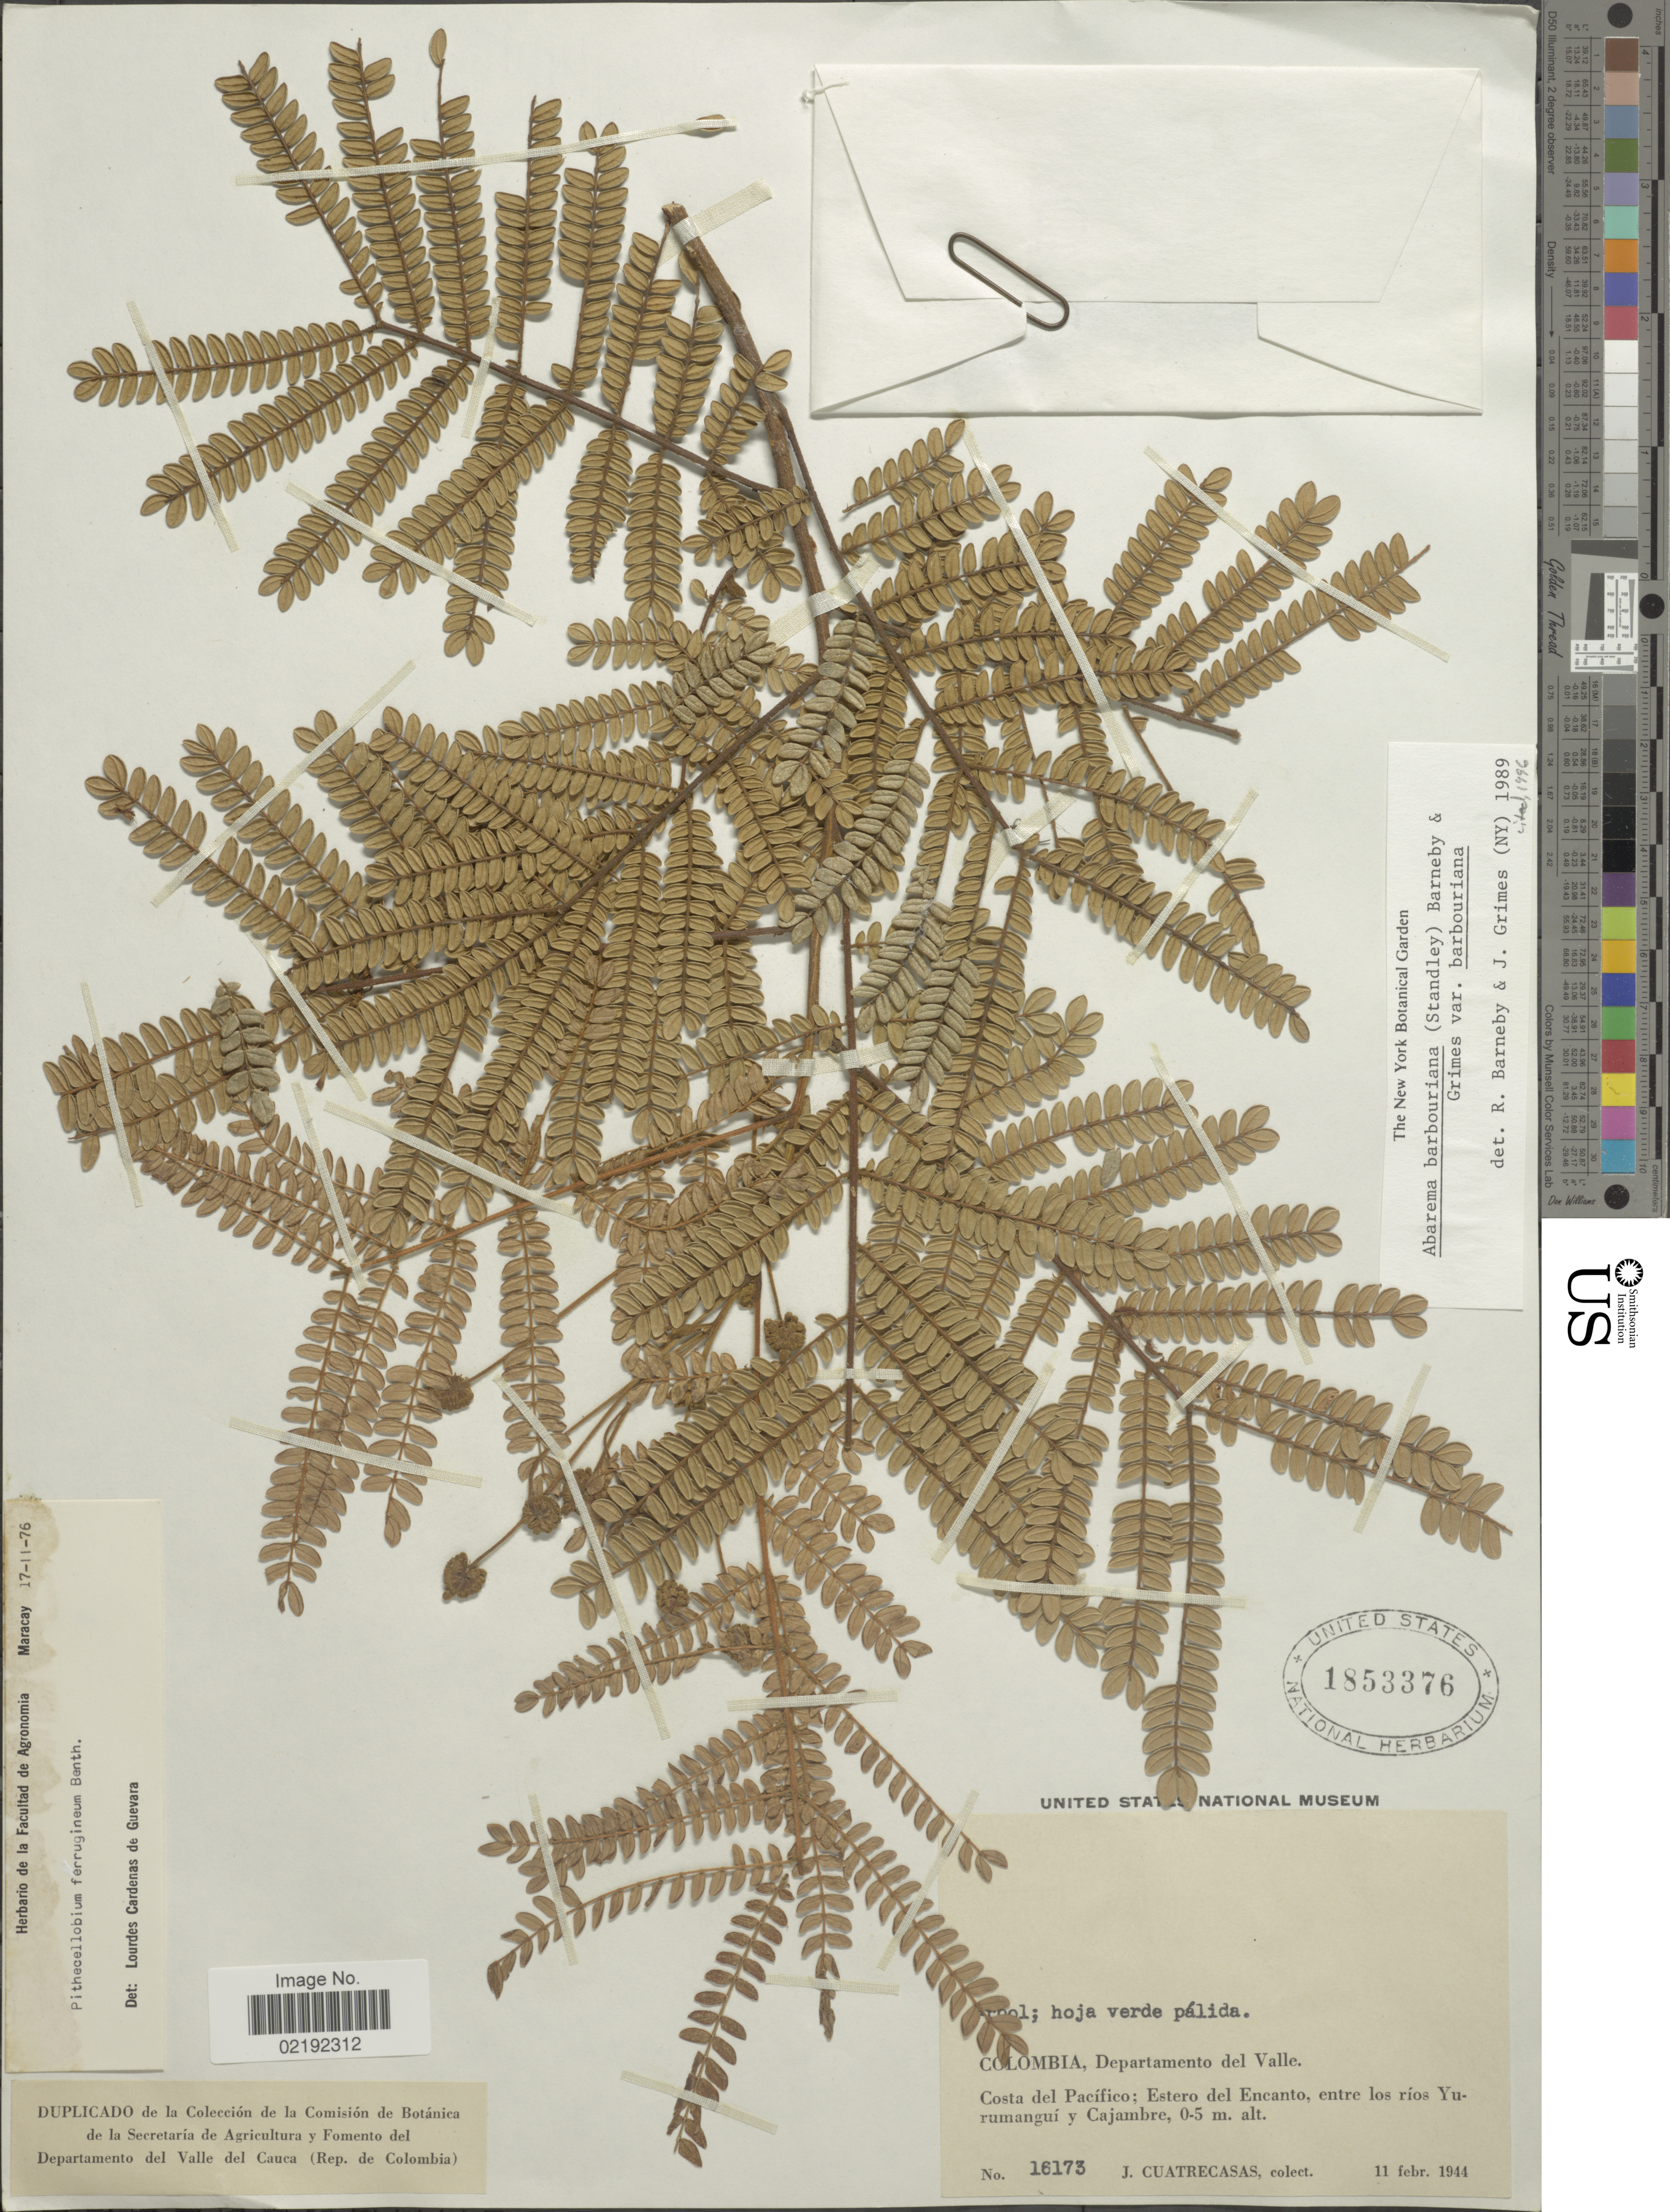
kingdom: Plantae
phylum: Tracheophyta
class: Magnoliopsida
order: Fabales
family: Fabaceae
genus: Abarema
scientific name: Abarema barbouriana var. barbouriana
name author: (Standl.) Barneby & J.W. Grimes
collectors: J. Cuatrecasas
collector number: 16173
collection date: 1944-02-11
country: Colombia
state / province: Valle del Cauca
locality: Departamento del Valle, Costa del Pacifico, estero del Encanto, entre los rios Yurumangui y Cajambre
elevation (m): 0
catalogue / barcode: US 1853376